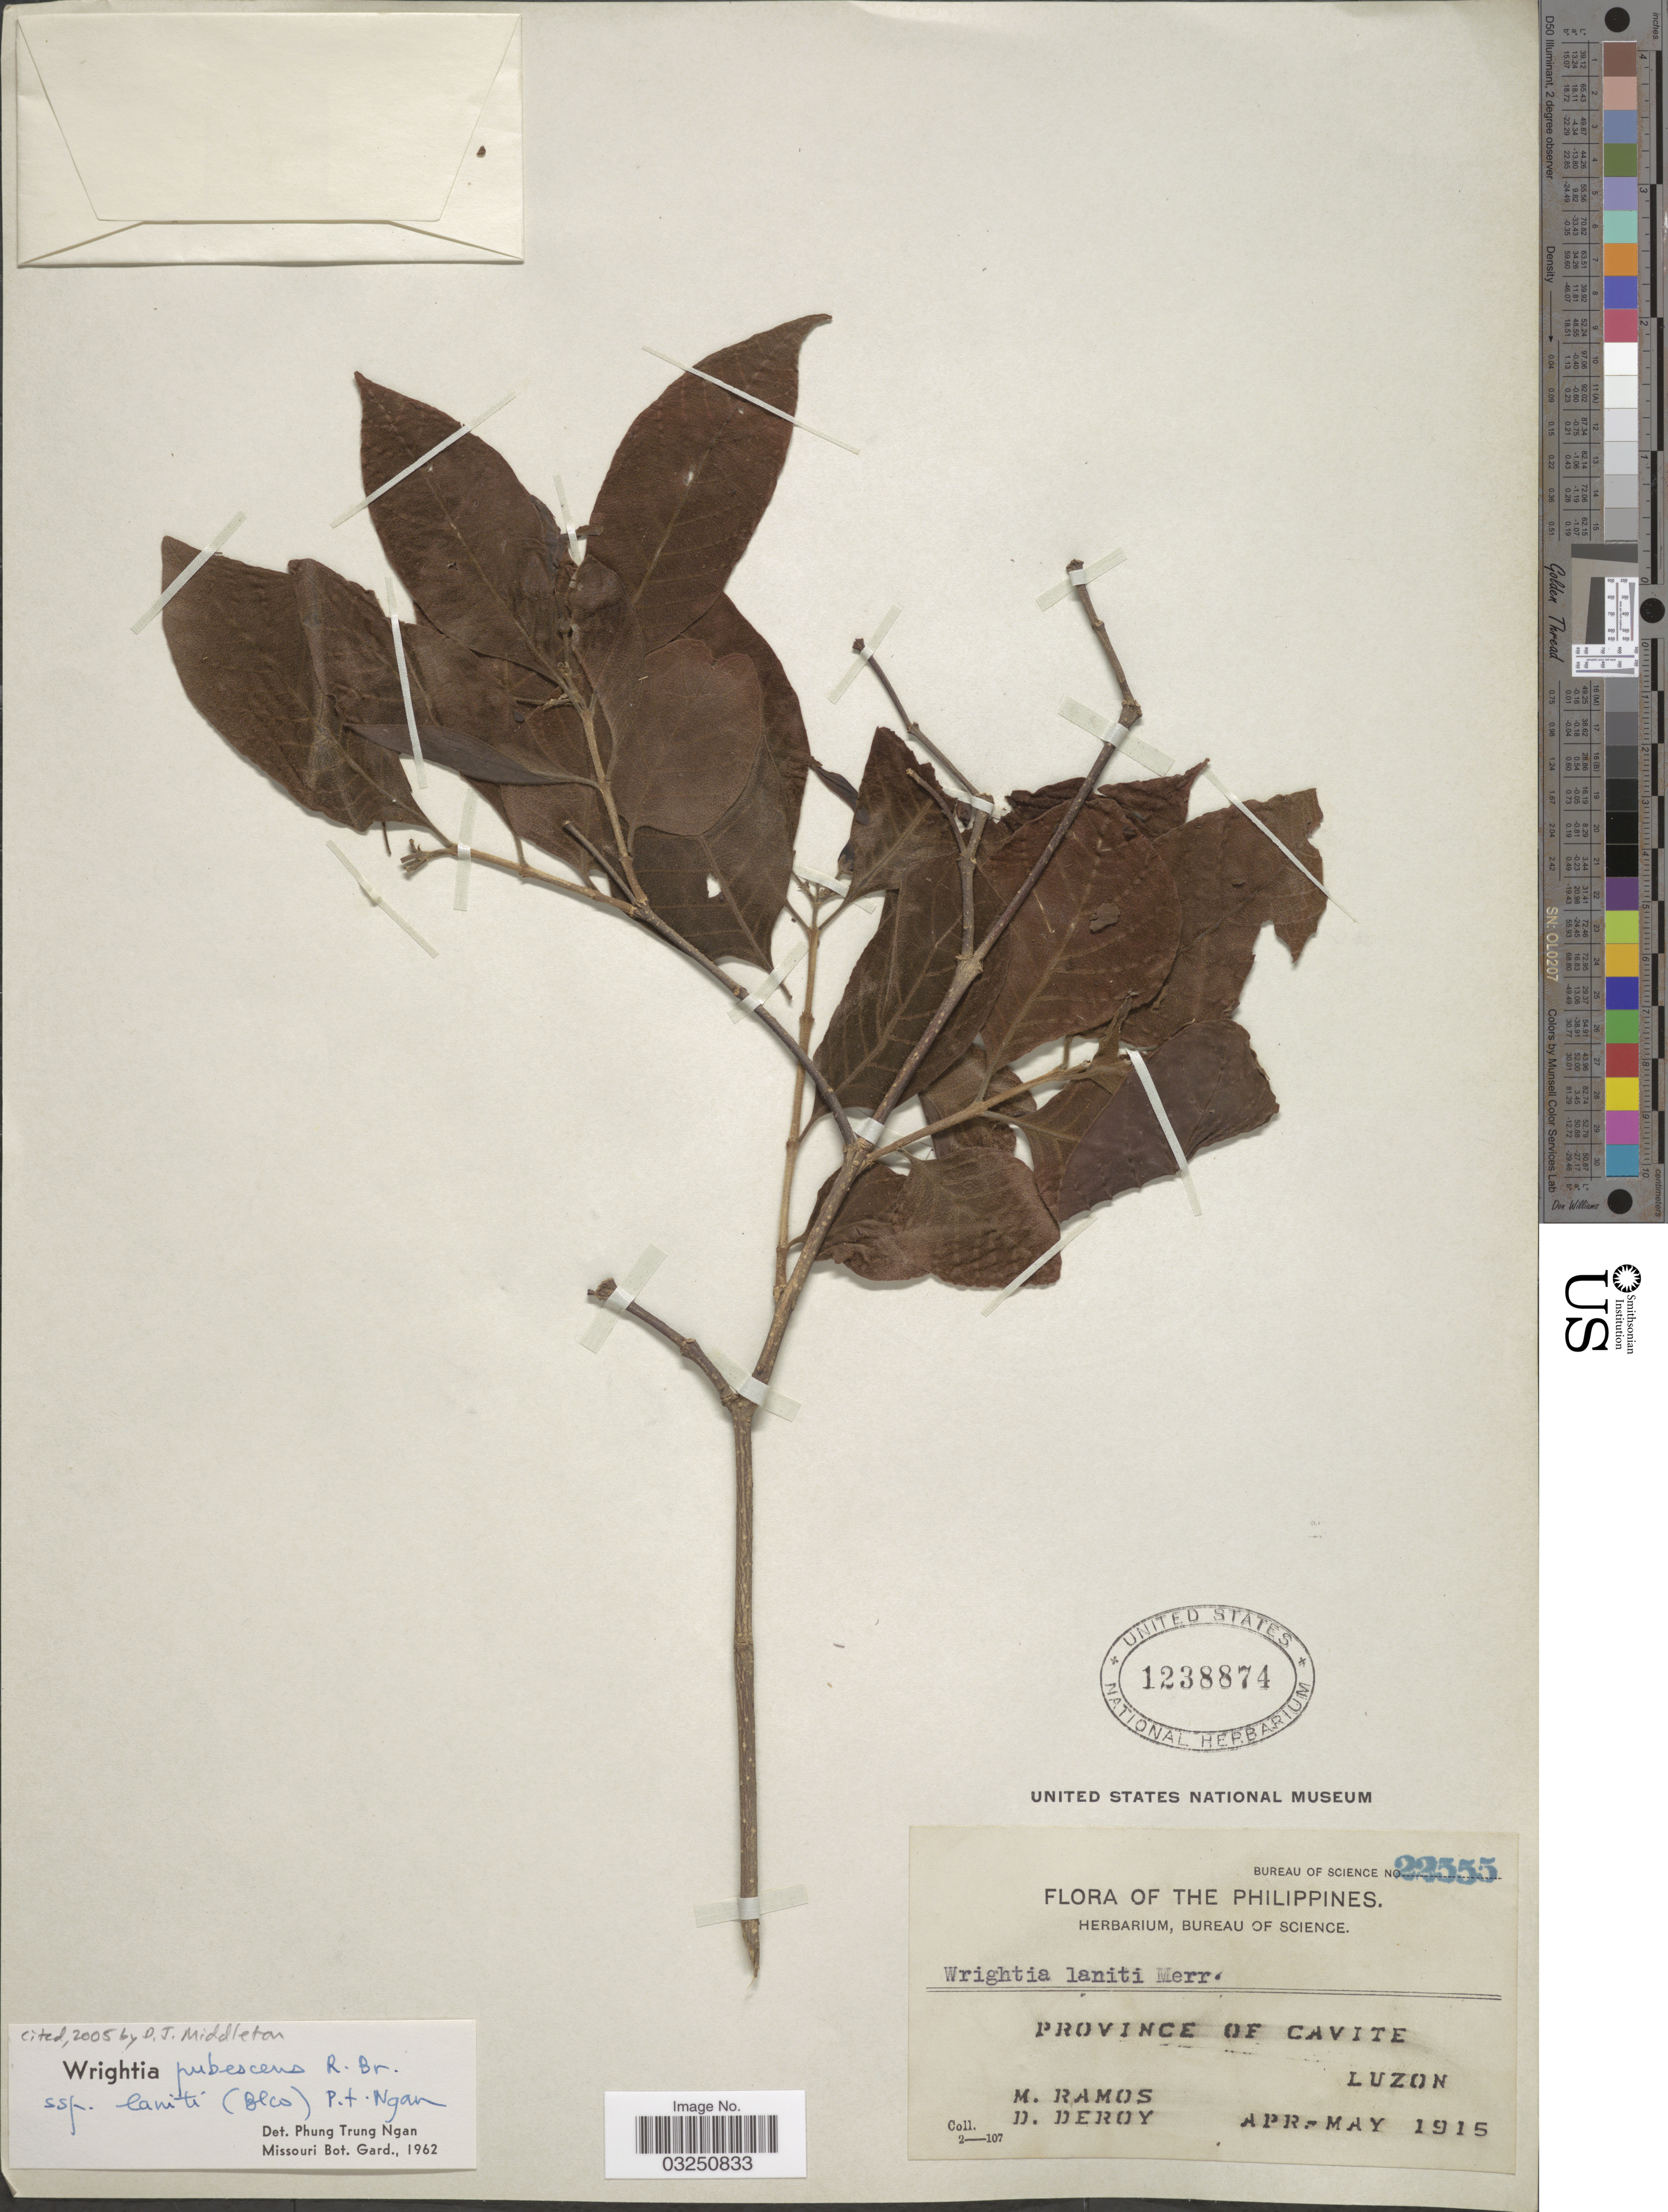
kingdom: Plantae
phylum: Tracheophyta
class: Magnoliopsida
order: Gentianales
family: Apocynaceae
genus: Wrightia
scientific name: Wrightia pubescens subsp. laniti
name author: (M. Blanco) Ngan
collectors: M. Ramos & D. Deroy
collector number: Bureau of Science 22555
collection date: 1915-04/1915-05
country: Philippines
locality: Province of Cavite. Luzon.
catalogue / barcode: US 1238874